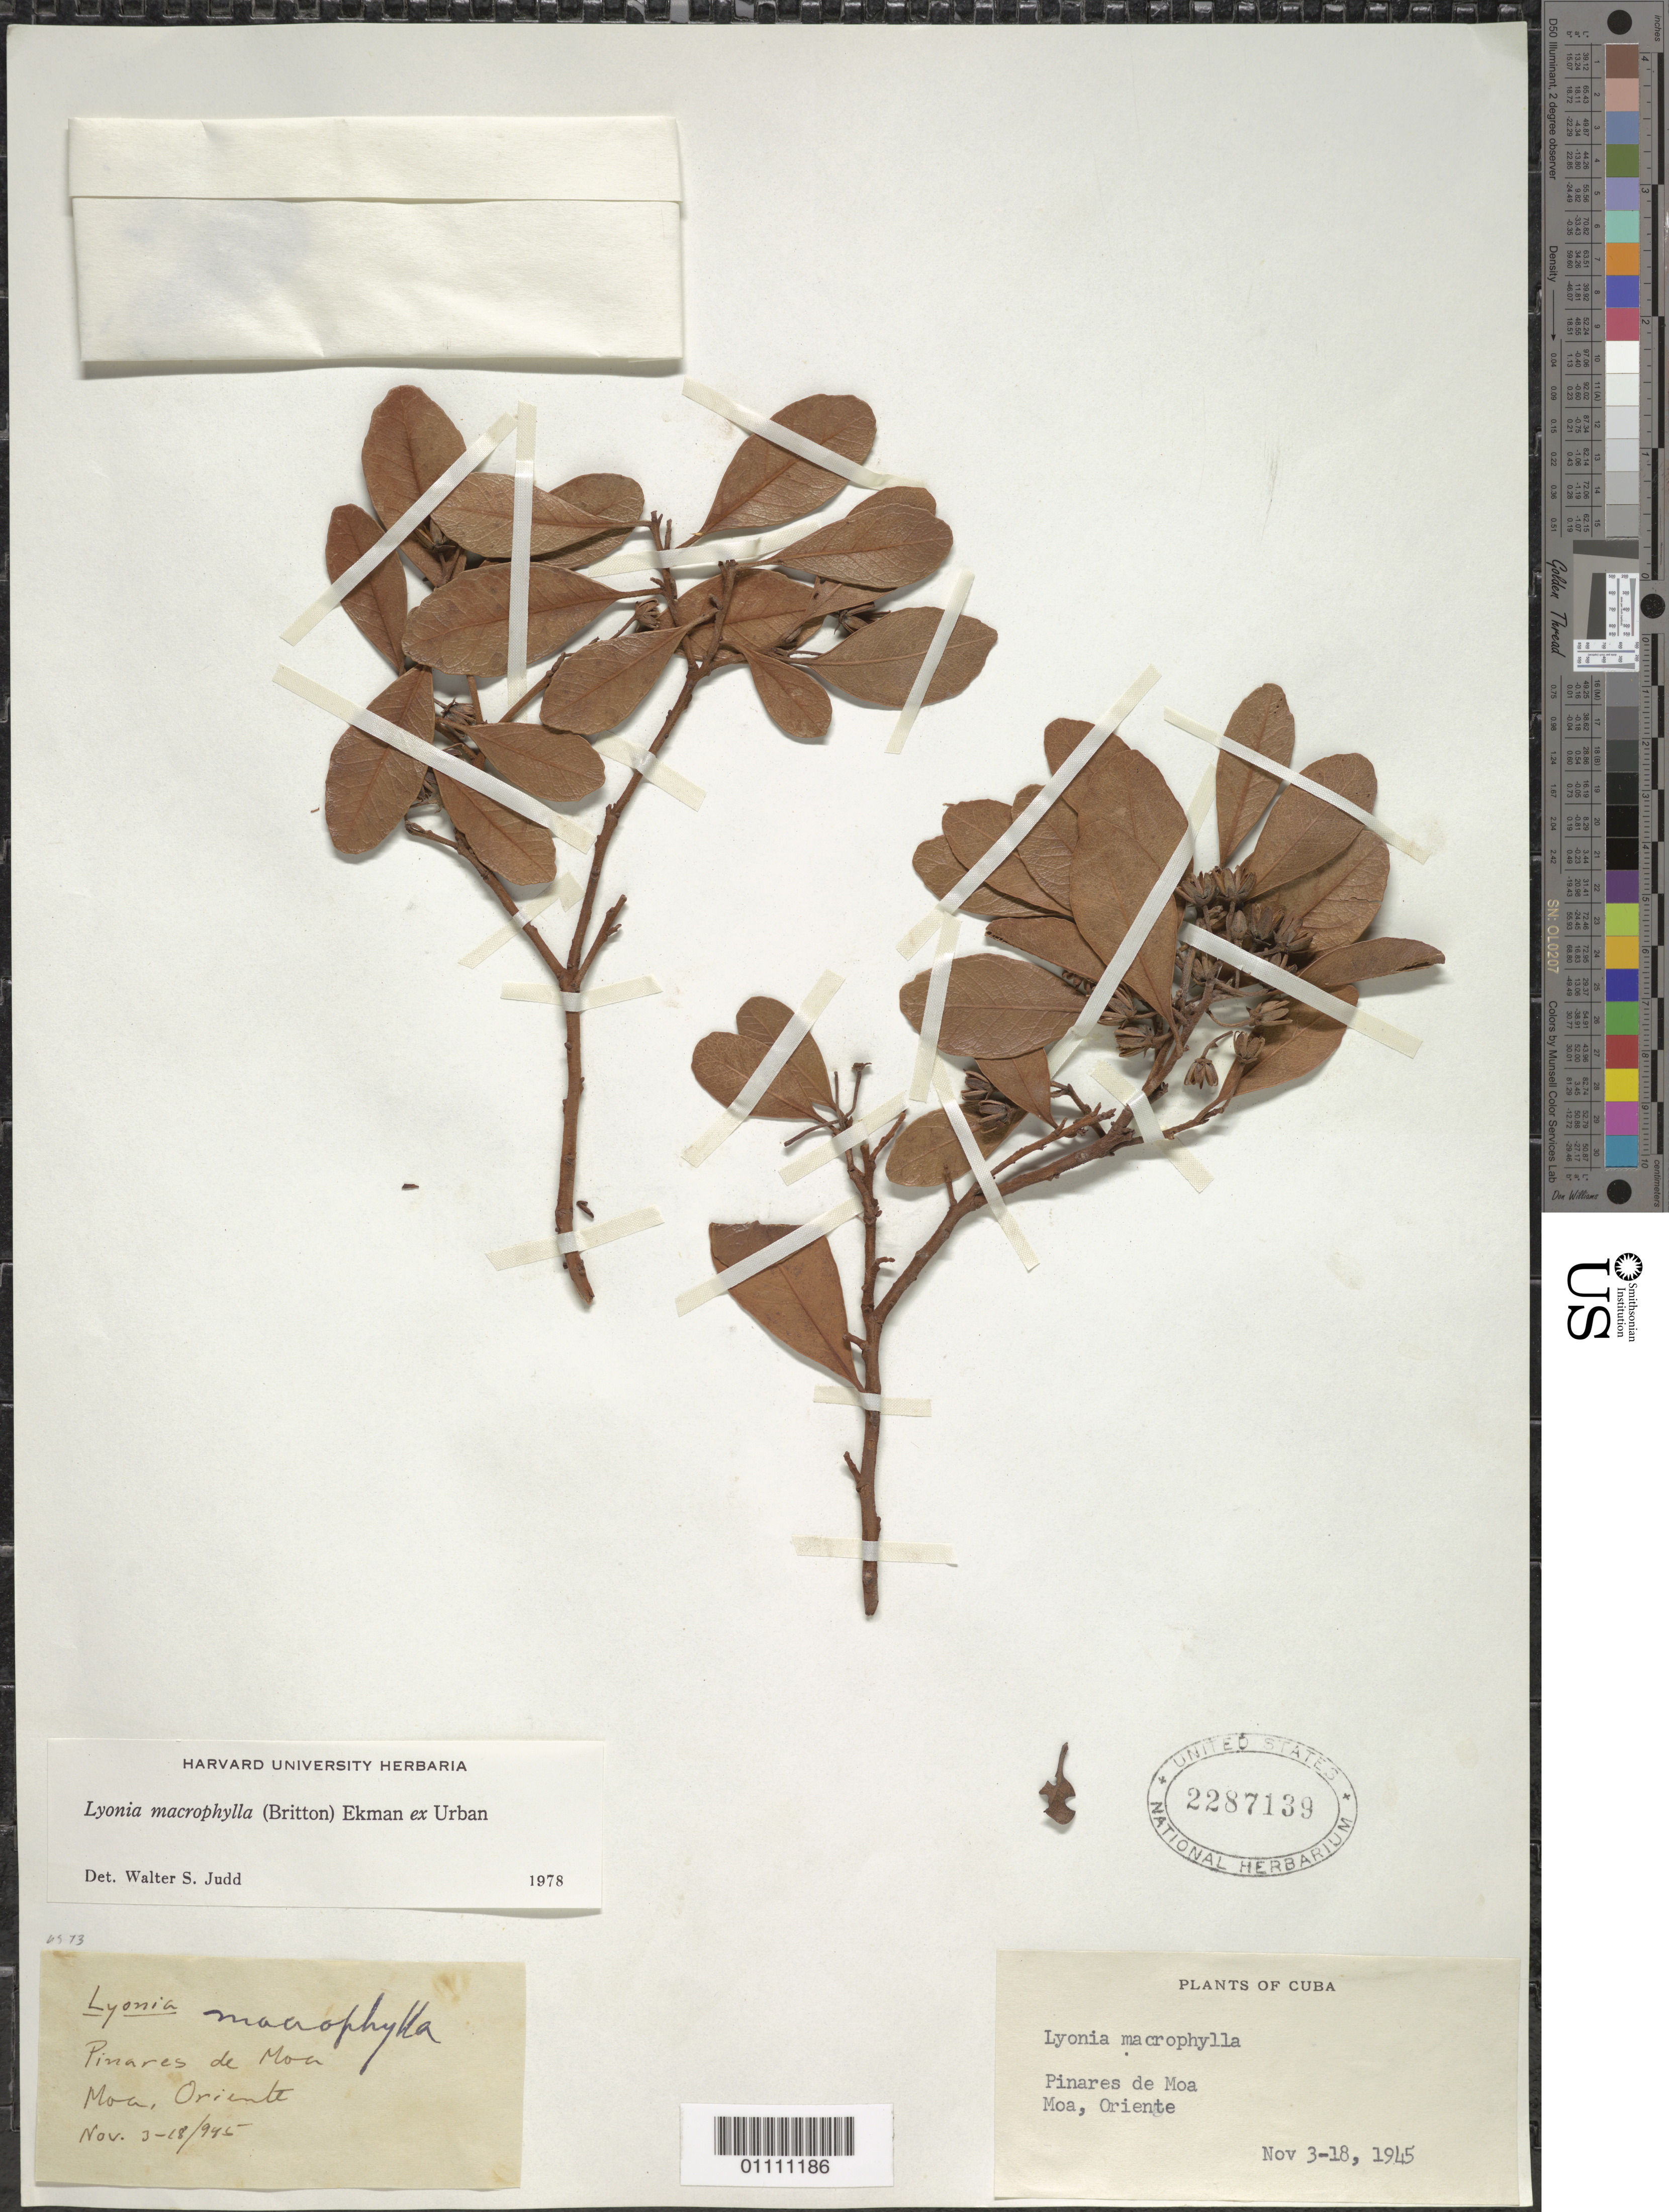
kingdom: Plantae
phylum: Tracheophyta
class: Magnoliopsida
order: Ericales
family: Ericaceae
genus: Lyonia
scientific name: Lyonia macrophylla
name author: (Britton) Ekman ex Urb.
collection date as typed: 03 Nov 1945 to 18 Nov 1945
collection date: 1945-11-03/1945-11-18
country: Cuba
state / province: Holguin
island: Cuba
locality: Pinares de Moa, Moa, [Oriente]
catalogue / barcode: US 2287139